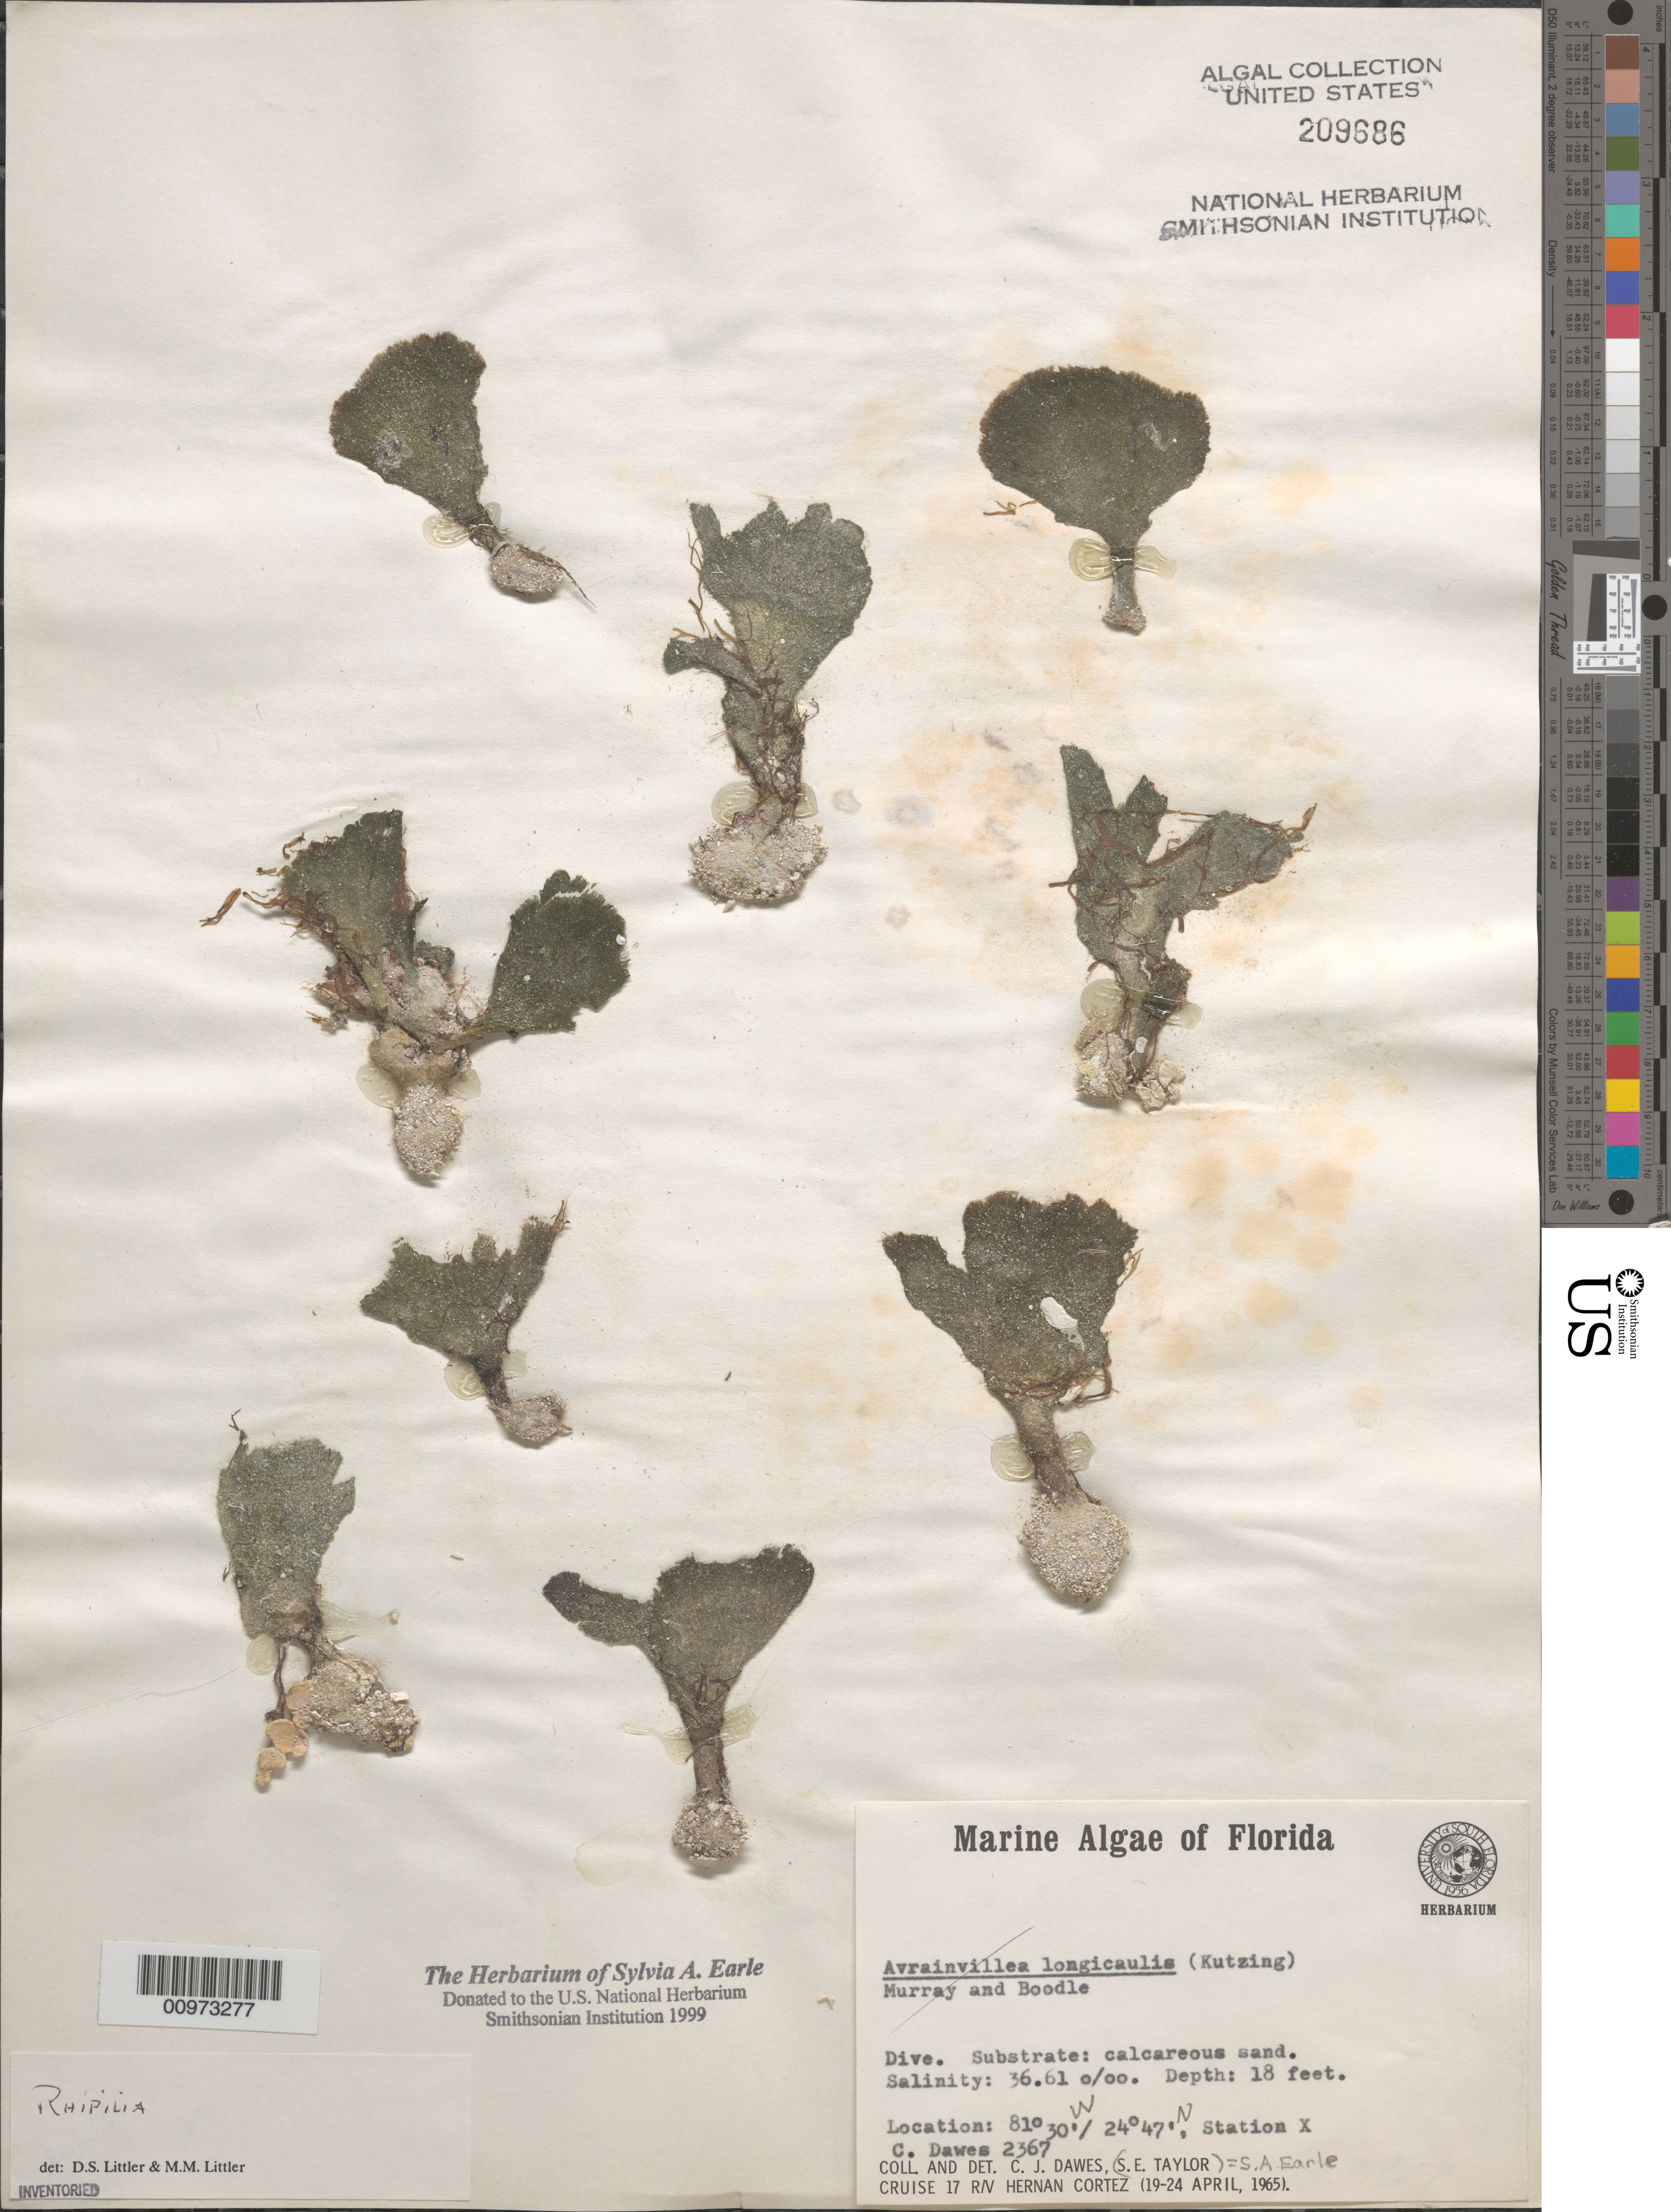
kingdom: Plantae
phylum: Chlorophyta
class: Ulvophyceae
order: Bryopsidales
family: Rhipiliaceae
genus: Rhipilia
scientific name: Rhipilia sp.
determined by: Littler, D. S.; Littler, M. M.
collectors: C. Dawes & S. A. Earle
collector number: CJD 2367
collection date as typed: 19 Apr 1965 to 24 Apr 1965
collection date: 1965-04-19/1965-04-24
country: United States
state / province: Florida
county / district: Monroe County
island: Florida Keys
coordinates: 24 47' N, 81 30' W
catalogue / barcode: US 209686